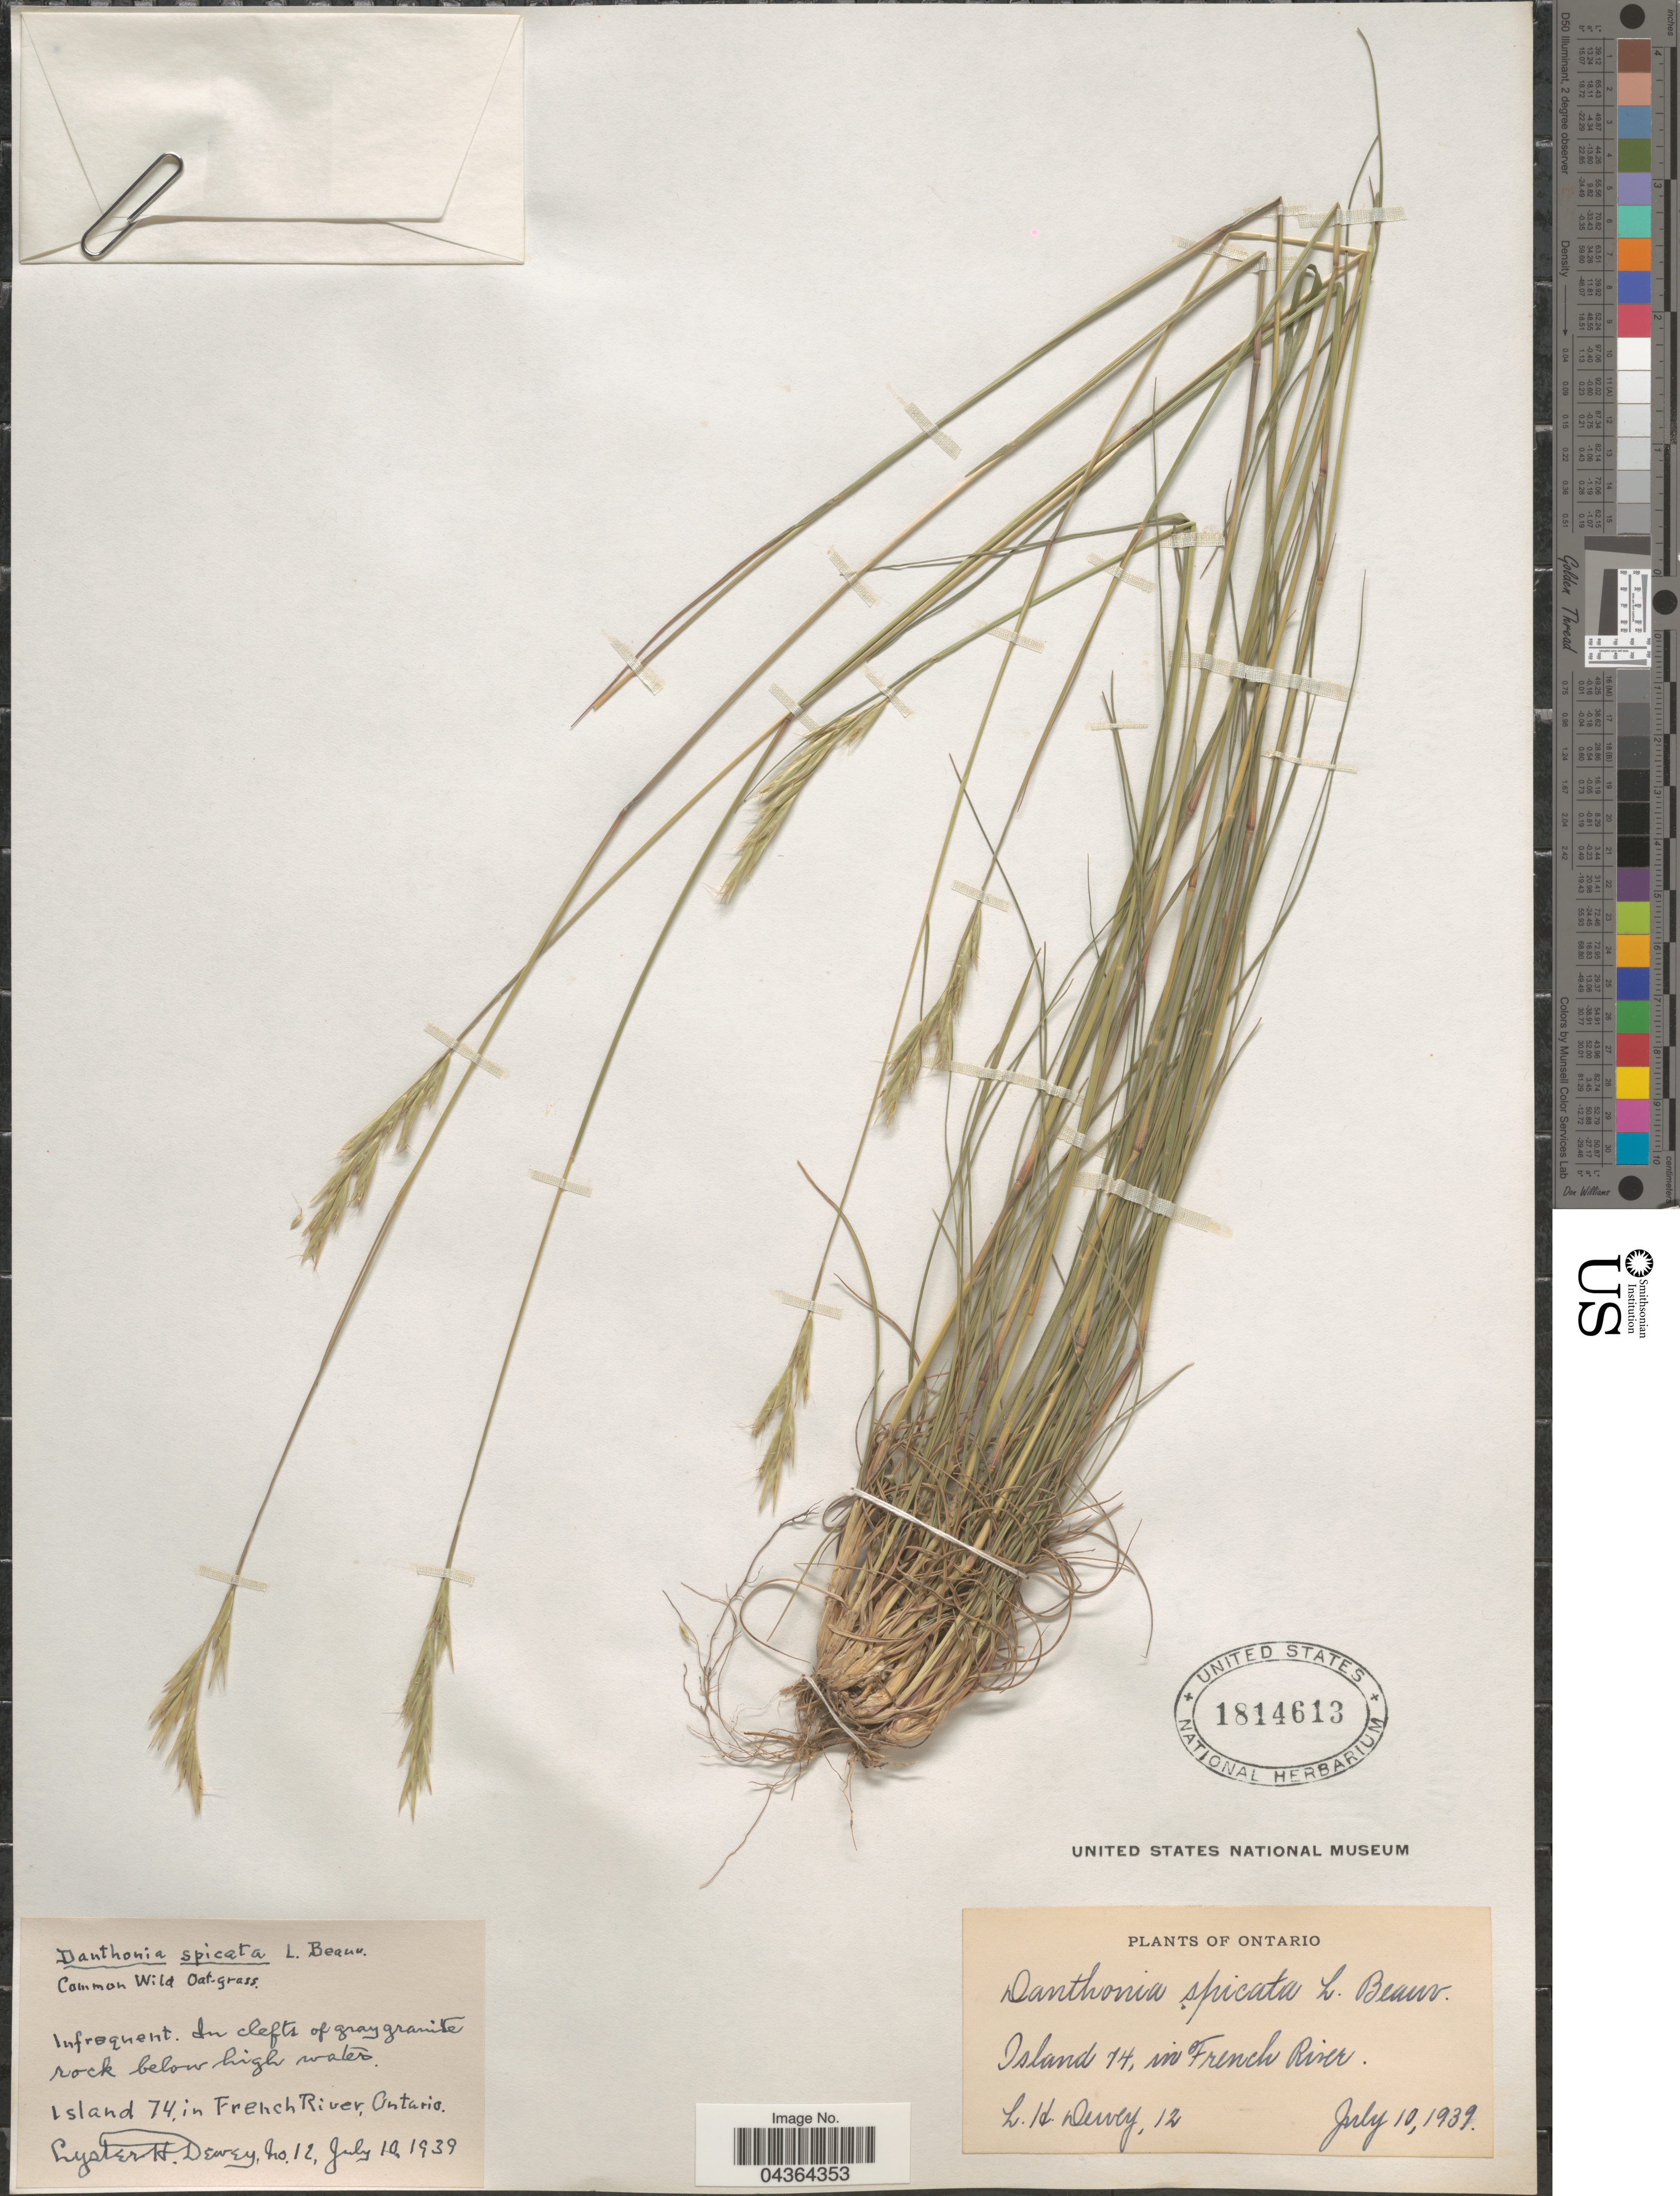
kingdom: Plantae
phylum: Tracheophyta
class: Liliopsida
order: Poales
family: Poaceae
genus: Danthonia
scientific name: Danthonia spicata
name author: (L.) P. Beauv. ex Roem. & Schult.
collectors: L. H. Dewey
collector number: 12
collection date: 1939-07-10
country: Canada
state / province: Ontario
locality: Island 74, in French River.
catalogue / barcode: US 1814613